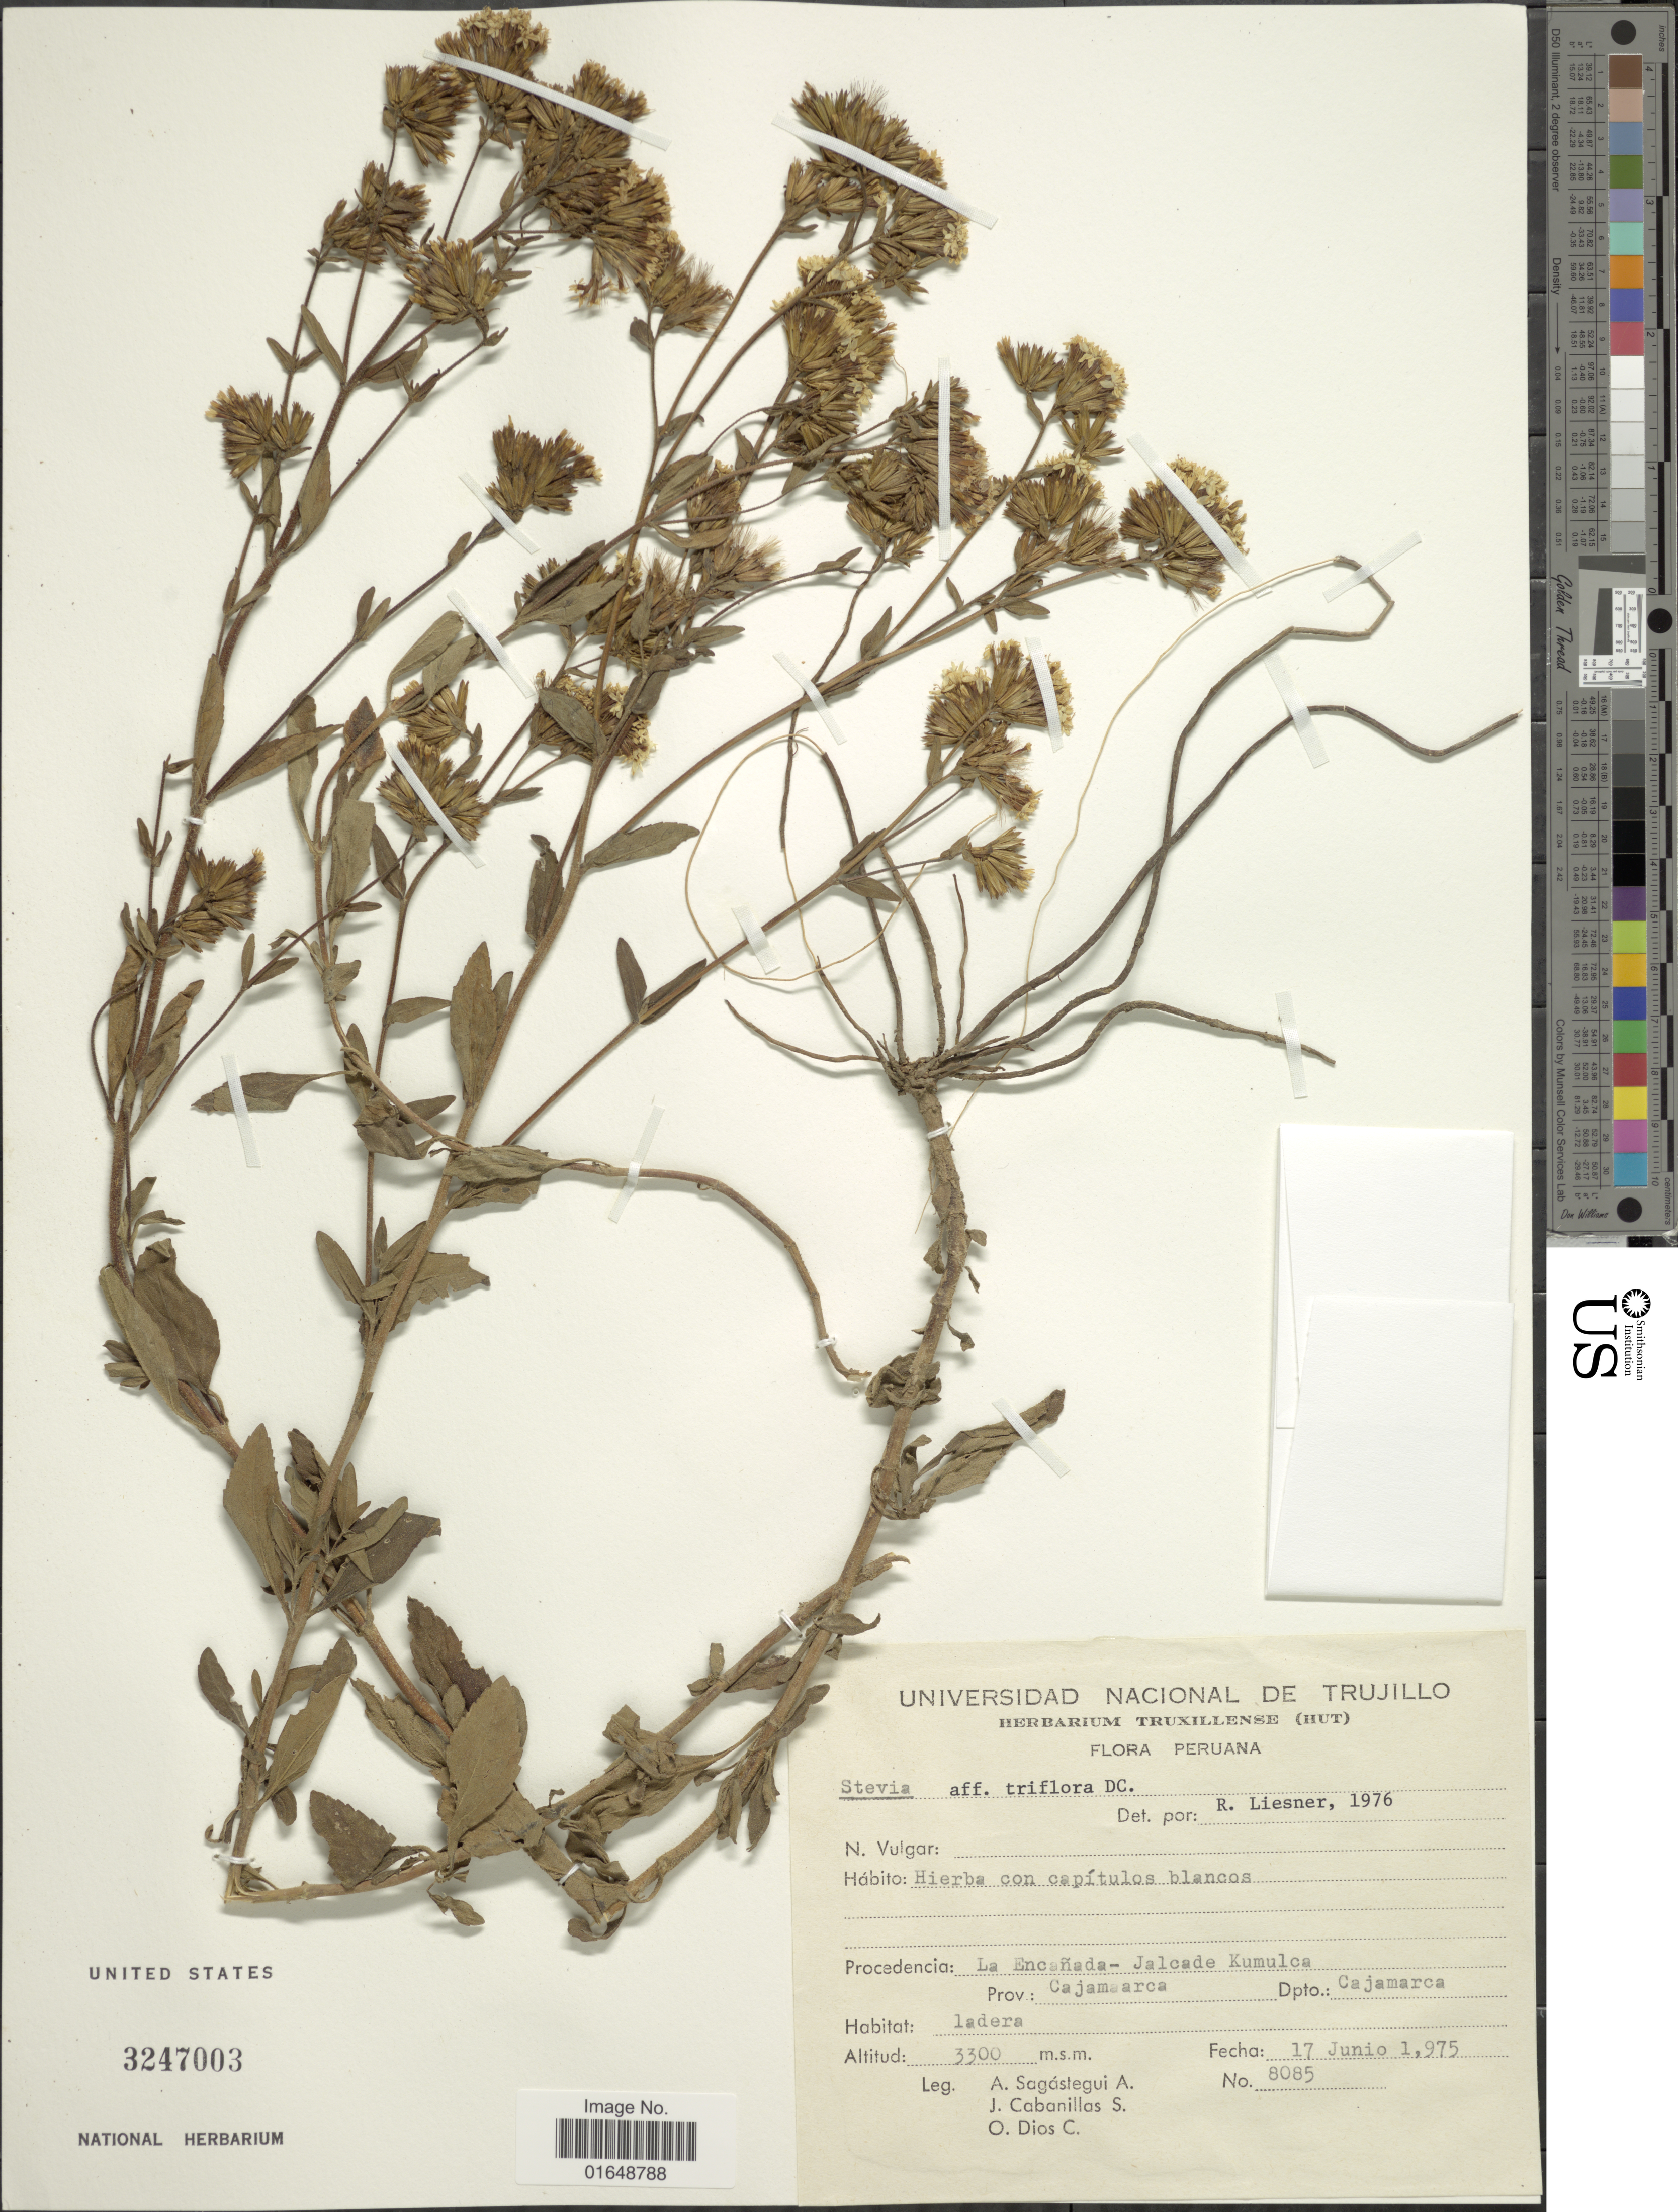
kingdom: Plantae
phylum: Tracheophyta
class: Magnoliopsida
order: Asterales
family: Asteraceae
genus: Stevia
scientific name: Stevia triflora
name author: DC.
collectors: A. Sagástegui A., J. Cabanillas S. & O. Dios C.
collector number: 8085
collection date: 1975-06-17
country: Peru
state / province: Cajamarca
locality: La Encañada - Jalcade Kumulca. Prov: Cajamarca. Dpto.: Cajamarca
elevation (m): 3300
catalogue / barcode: US 3247003